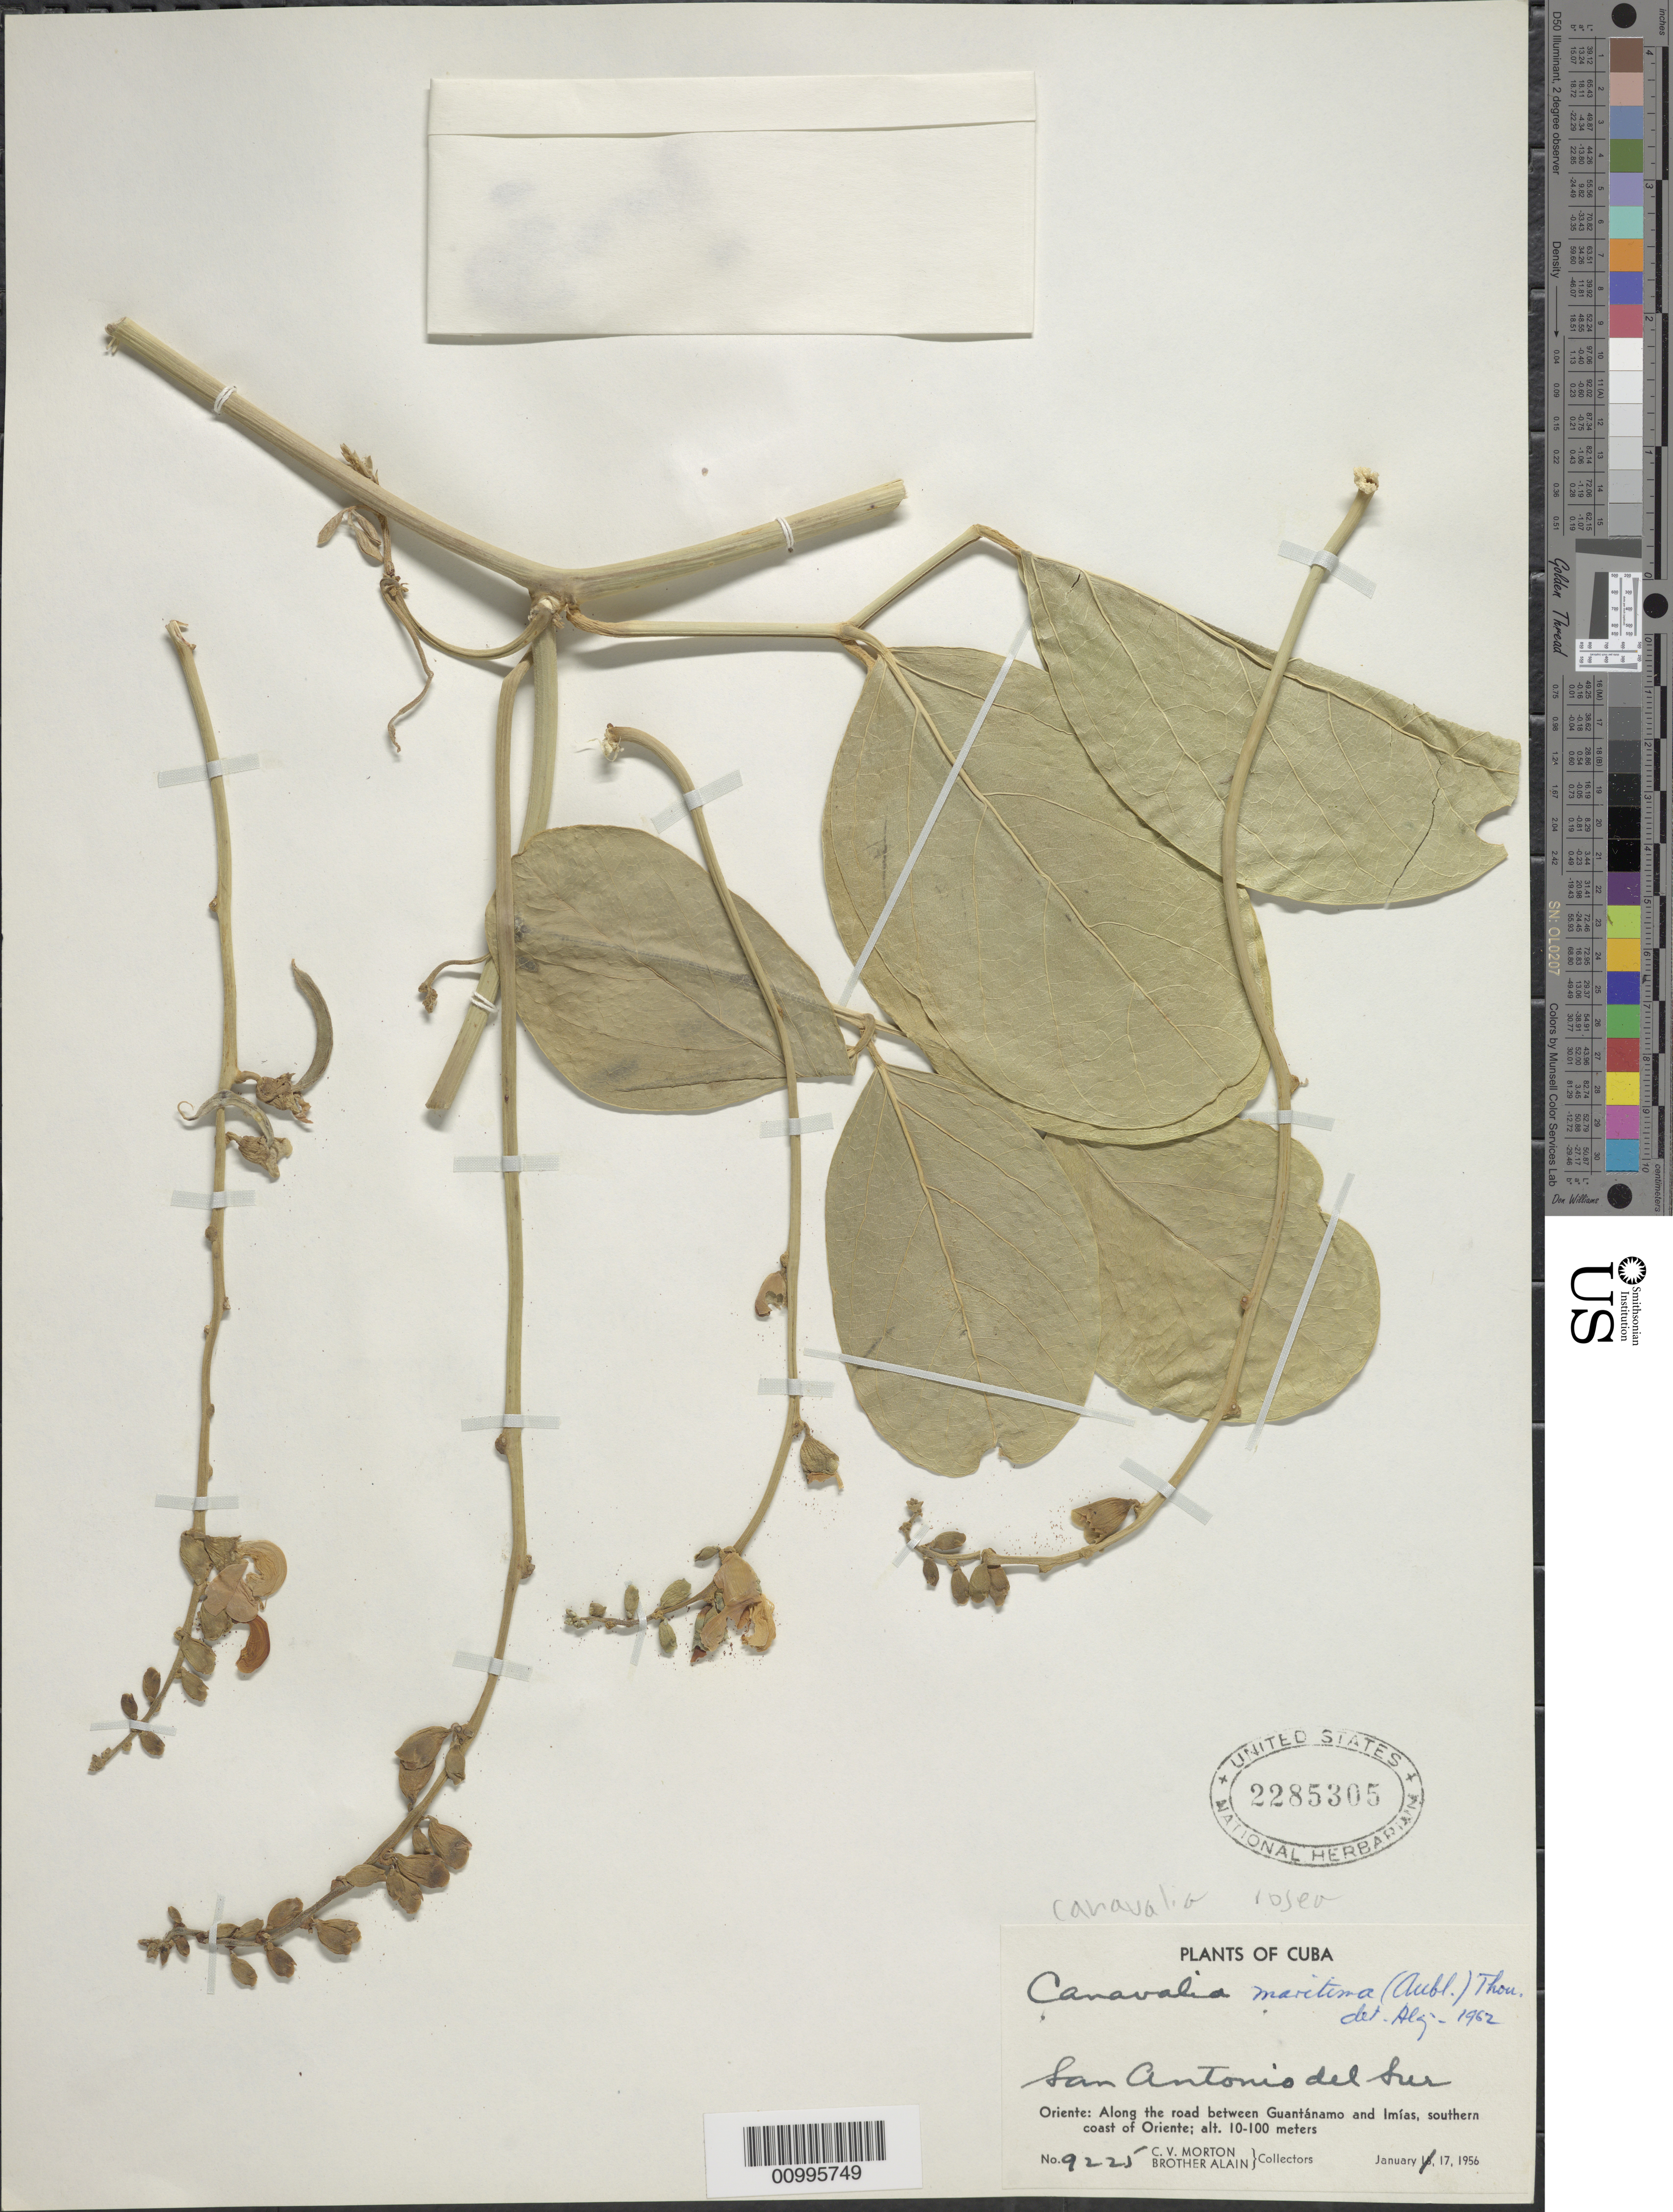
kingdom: Plantae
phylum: Tracheophyta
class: Magnoliopsida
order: Fabales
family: Fabaceae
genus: Canavalia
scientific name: Canavalia rosea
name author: (Sw.) DC.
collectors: C. V. Morton & A. H. Liogier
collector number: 9225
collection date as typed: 17 Jan 1956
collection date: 1956-01-17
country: Cuba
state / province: Guantanamo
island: Cuba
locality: San Antonio del Sur Oriente: along the road between Guantánamo and Imias, southern coast of Oriente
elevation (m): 10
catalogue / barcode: US 2285305